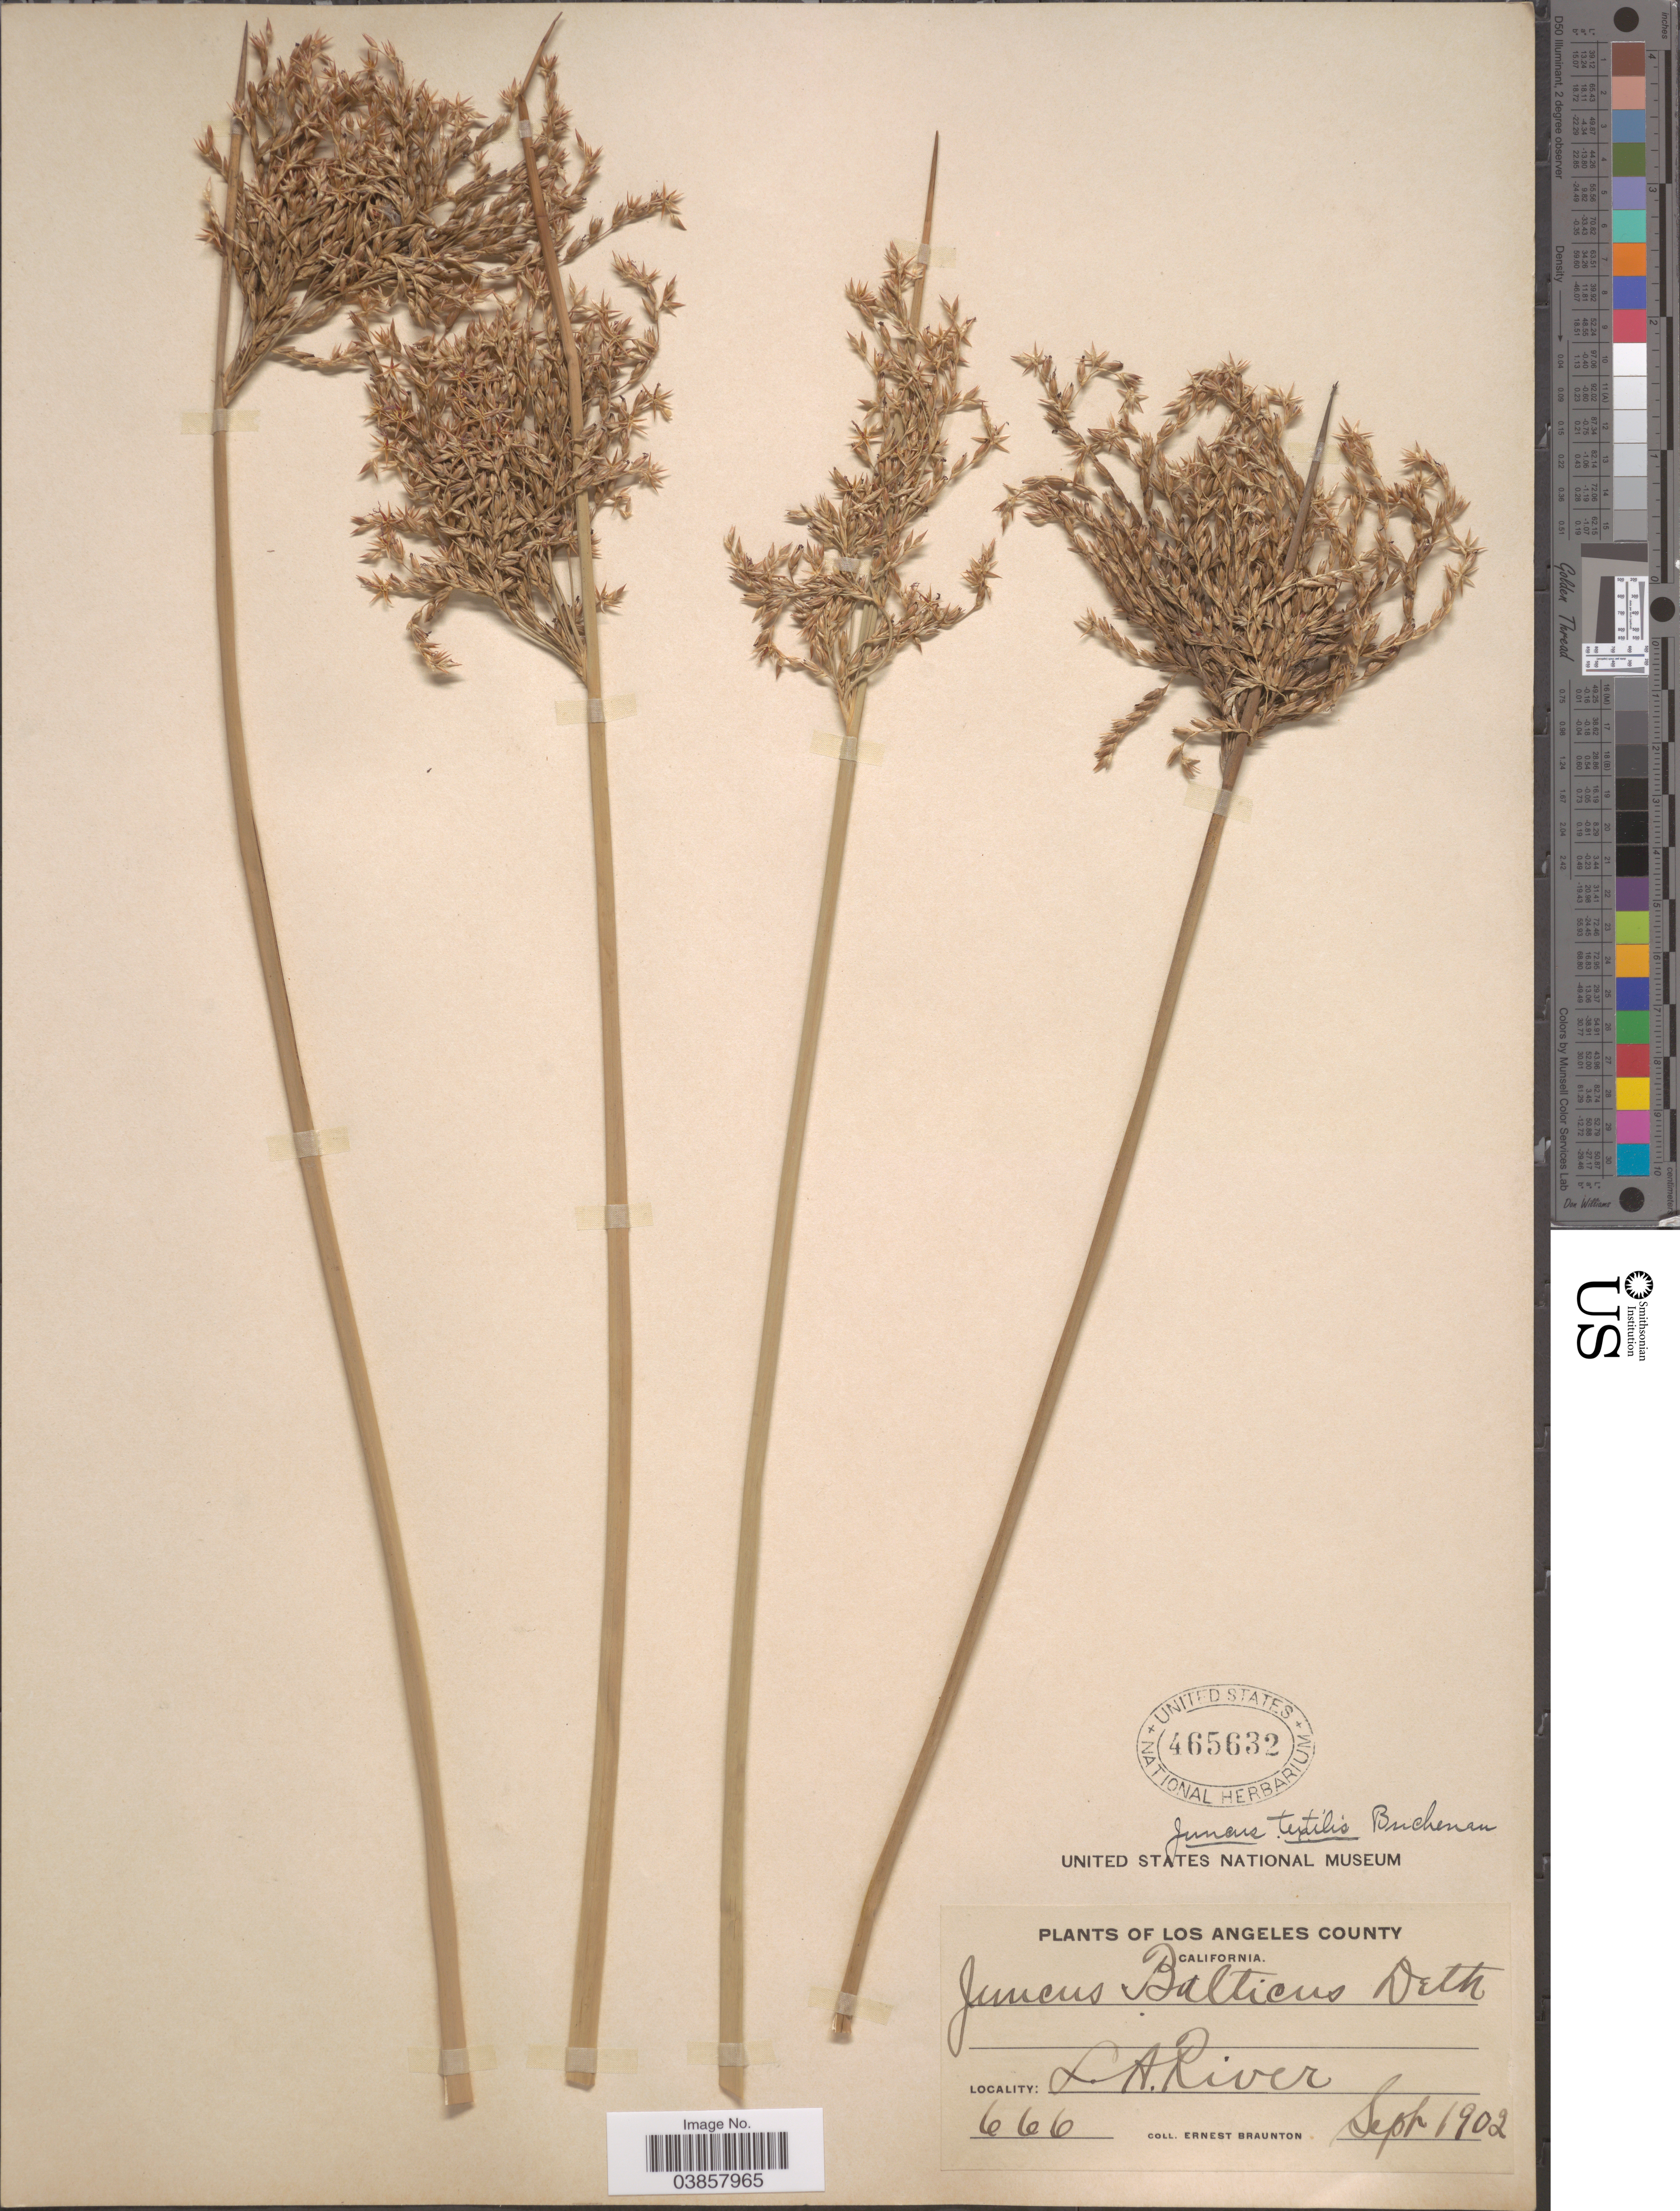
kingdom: Plantae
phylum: Tracheophyta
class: Liliopsida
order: Poales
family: Juncaceae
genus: Juncus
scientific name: Juncus textilis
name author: Buchenau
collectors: E. Braunton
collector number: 666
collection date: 1902-09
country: United States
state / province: California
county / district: Los Angeles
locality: Los Angeles County. L.A.River.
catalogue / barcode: US 465632